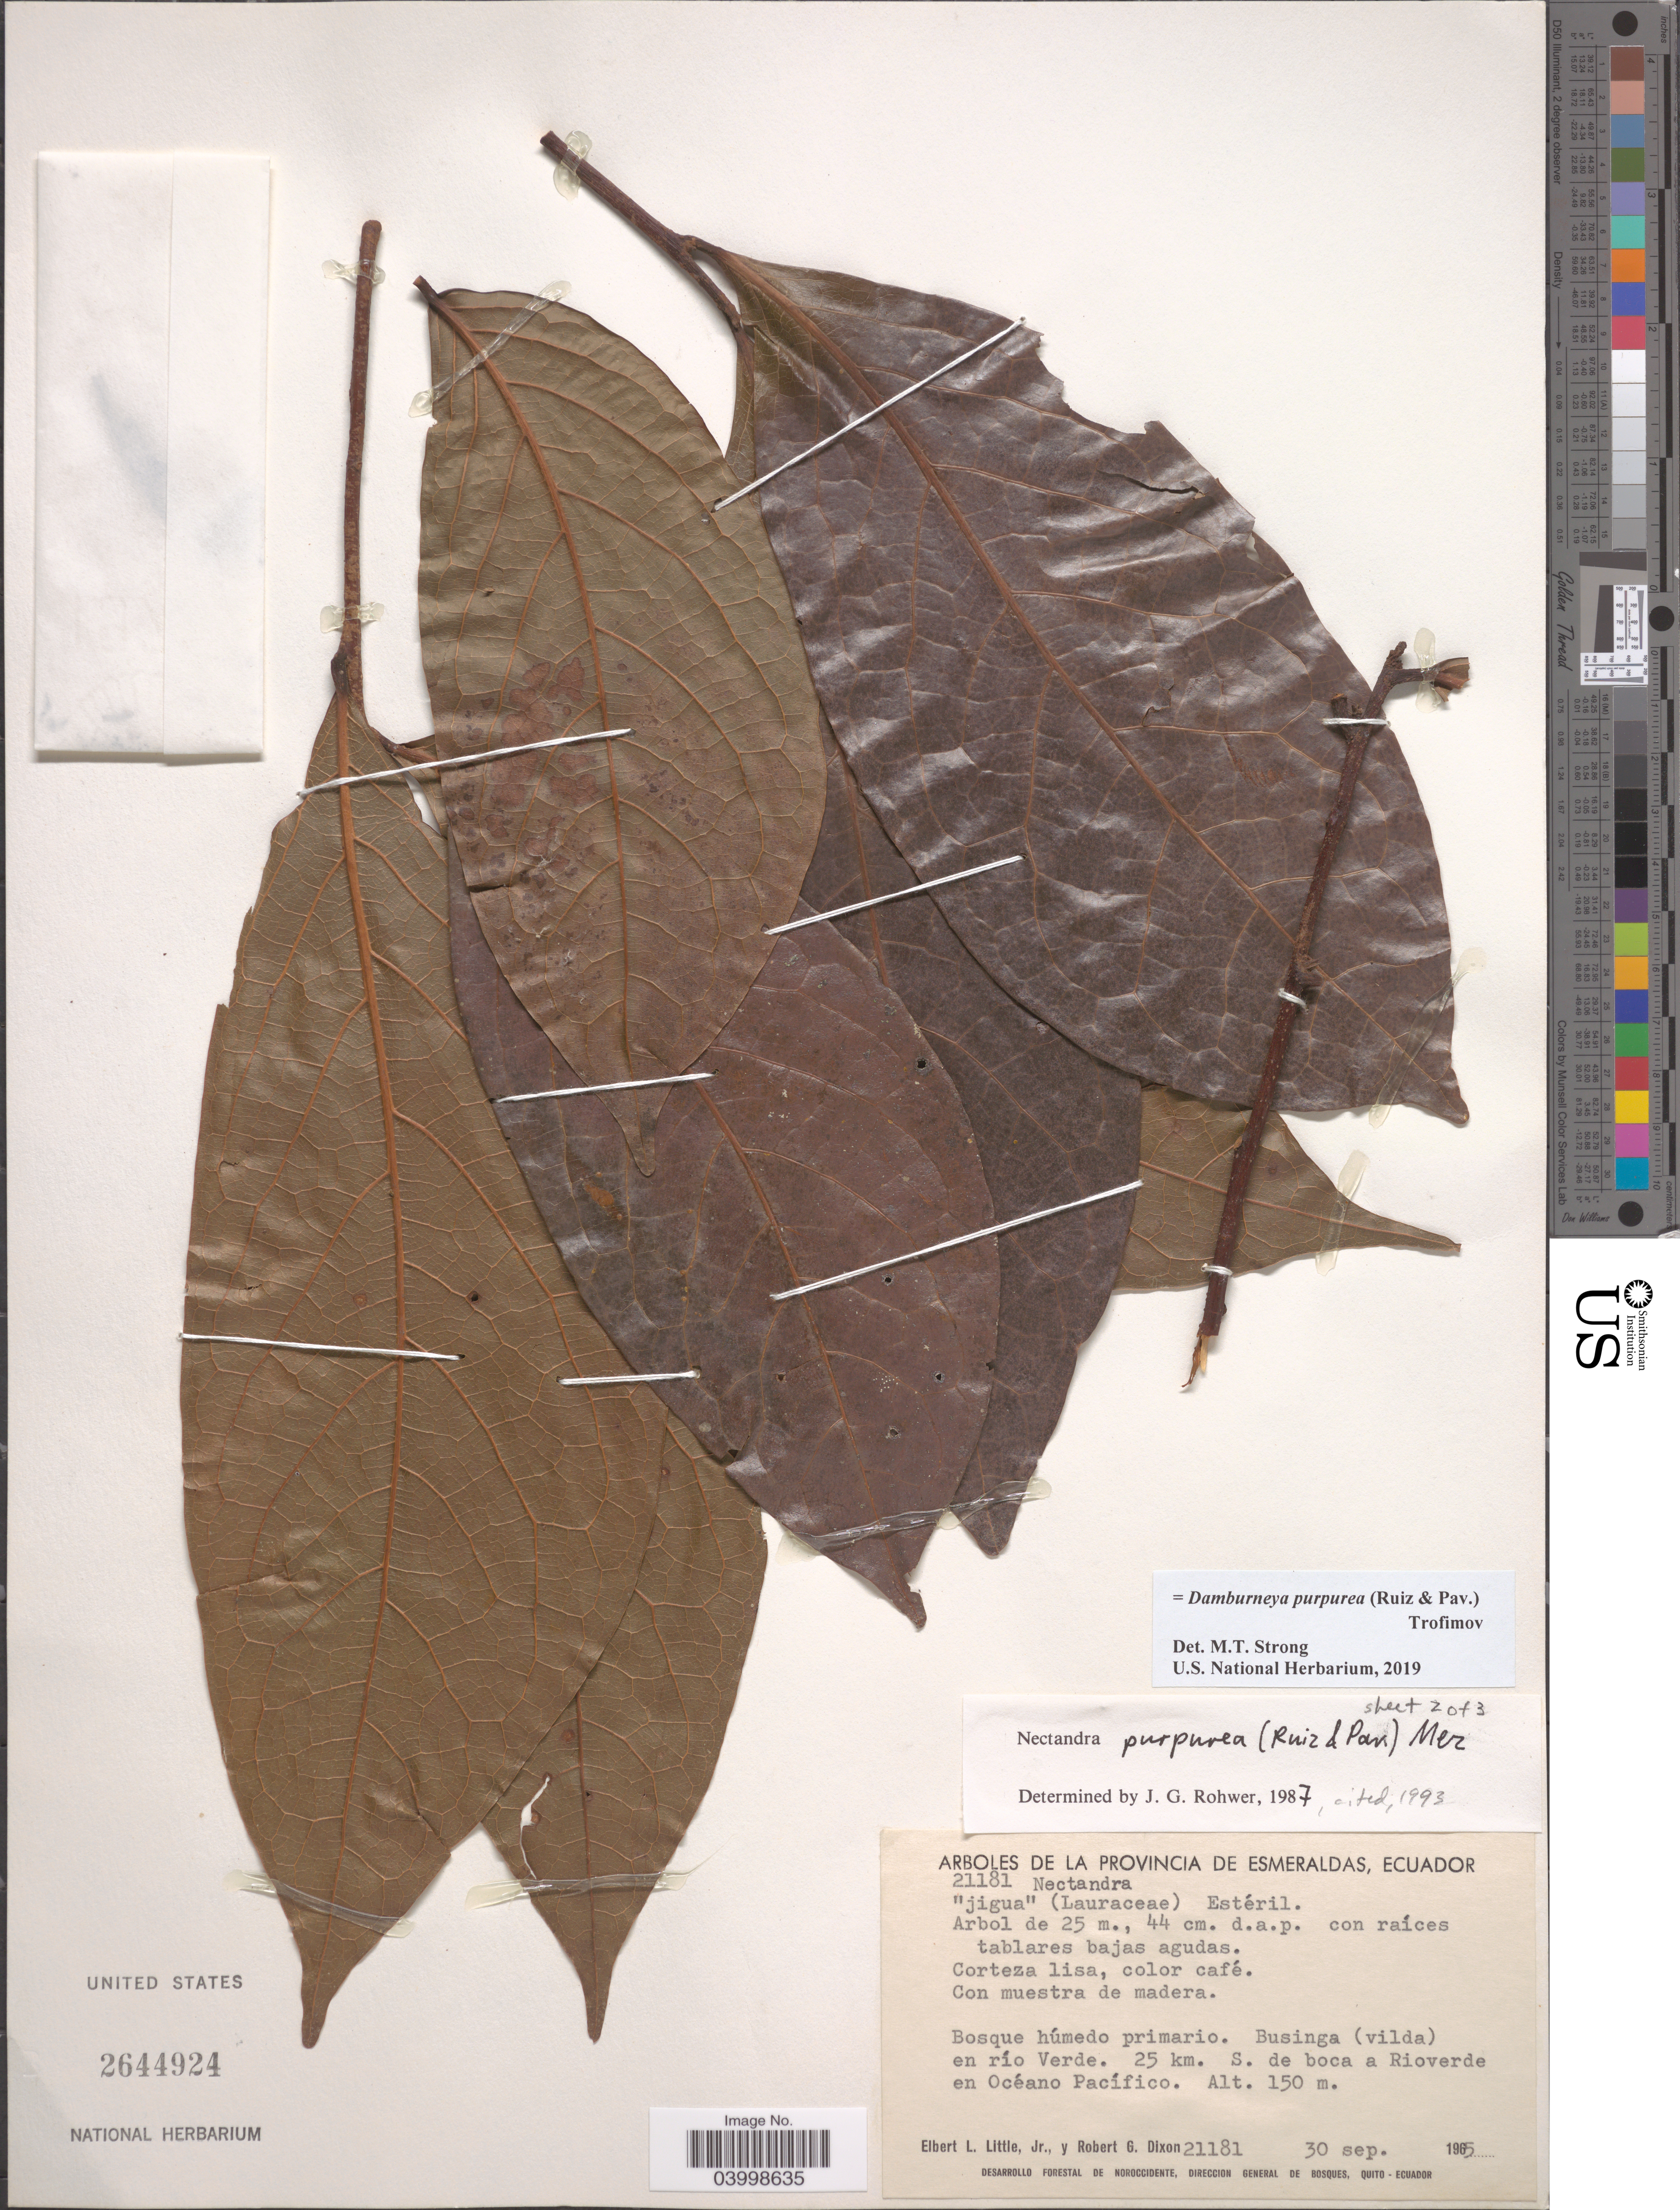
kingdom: Plantae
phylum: Tracheophyta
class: Magnoliopsida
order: Laurales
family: Lauraceae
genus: Damburneya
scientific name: Damburneya purpurea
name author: (Ruiz & Pav.) Trofimov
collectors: E. L. Little & R. G. Dixon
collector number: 21181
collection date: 1965-09-30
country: Ecuador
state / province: Esmeraldas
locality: Businga (vilda) en río Verde. 25 km. S. de boca a Rioverde en Océano Pacífico.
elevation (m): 150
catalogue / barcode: US 2644924